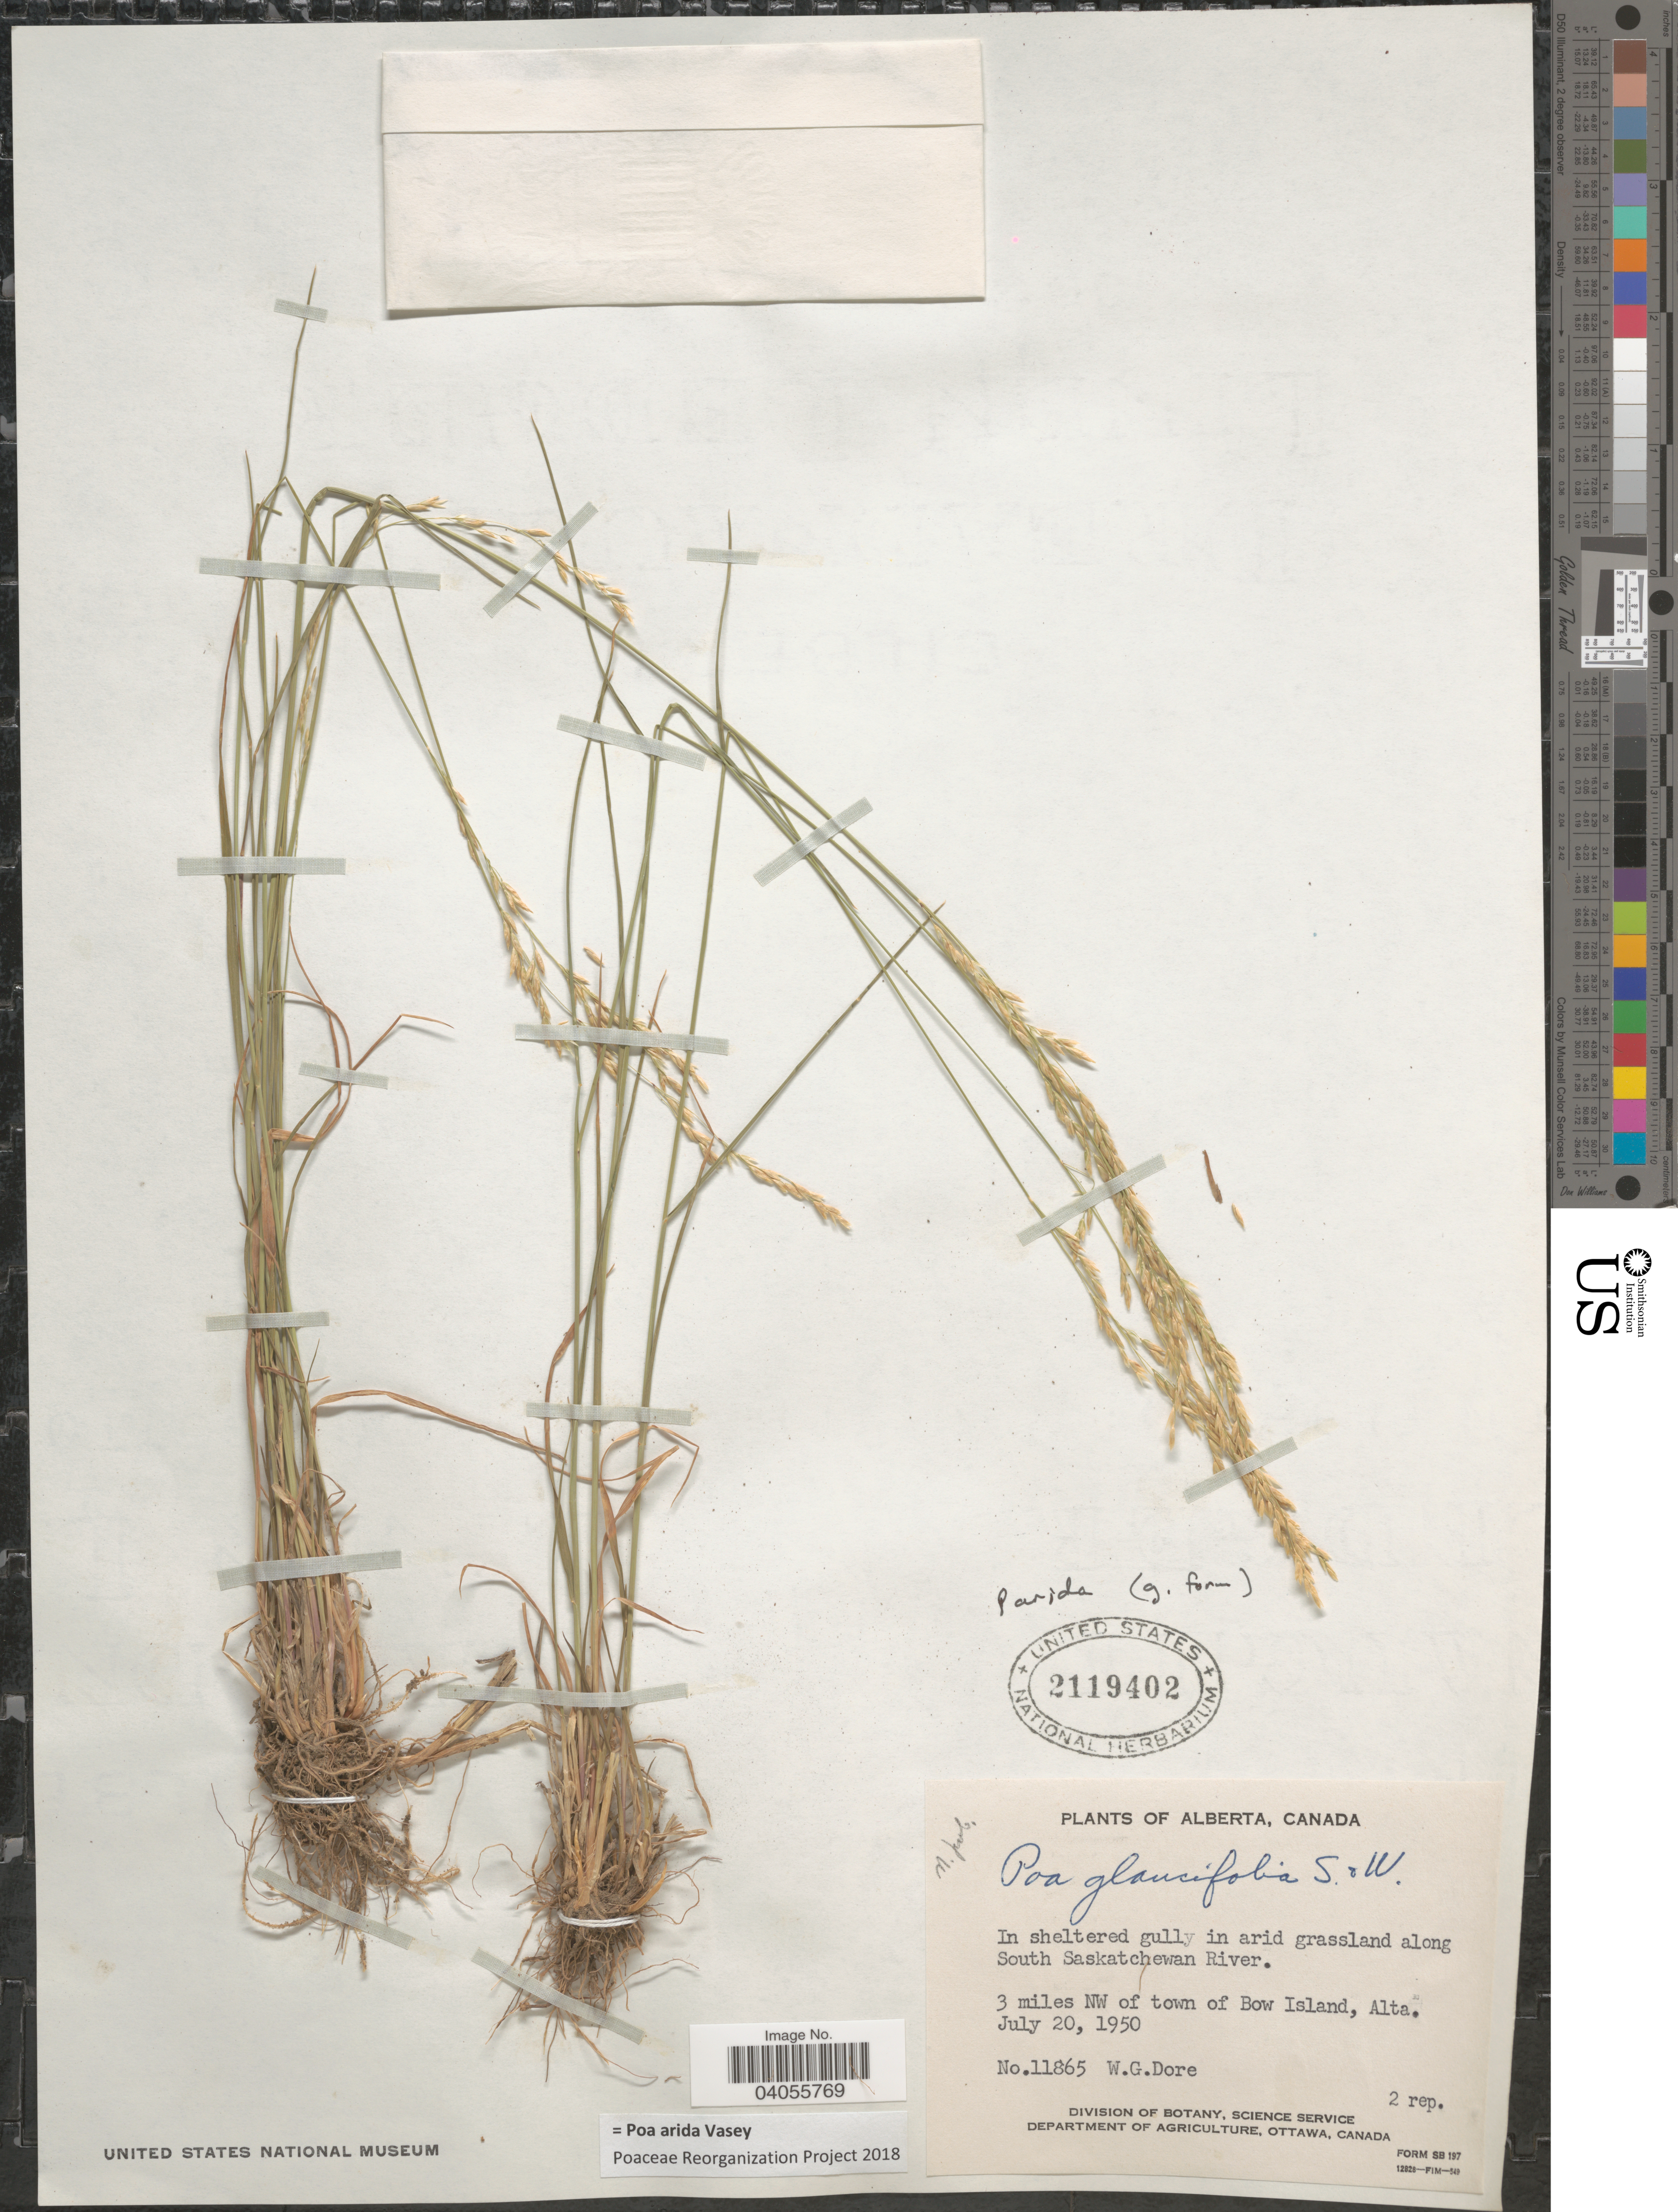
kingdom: Plantae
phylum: Tracheophyta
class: Liliopsida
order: Poales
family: Poaceae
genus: Poa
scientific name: Poa arida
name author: Vasey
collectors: W. Dore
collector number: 11865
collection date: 1950-07-20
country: Canada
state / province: Alberta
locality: In sheltered gully in arid grassland along South Saskatchewan River. 3 miles NW of town of Bow Island, Alta.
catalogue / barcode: US 2119402